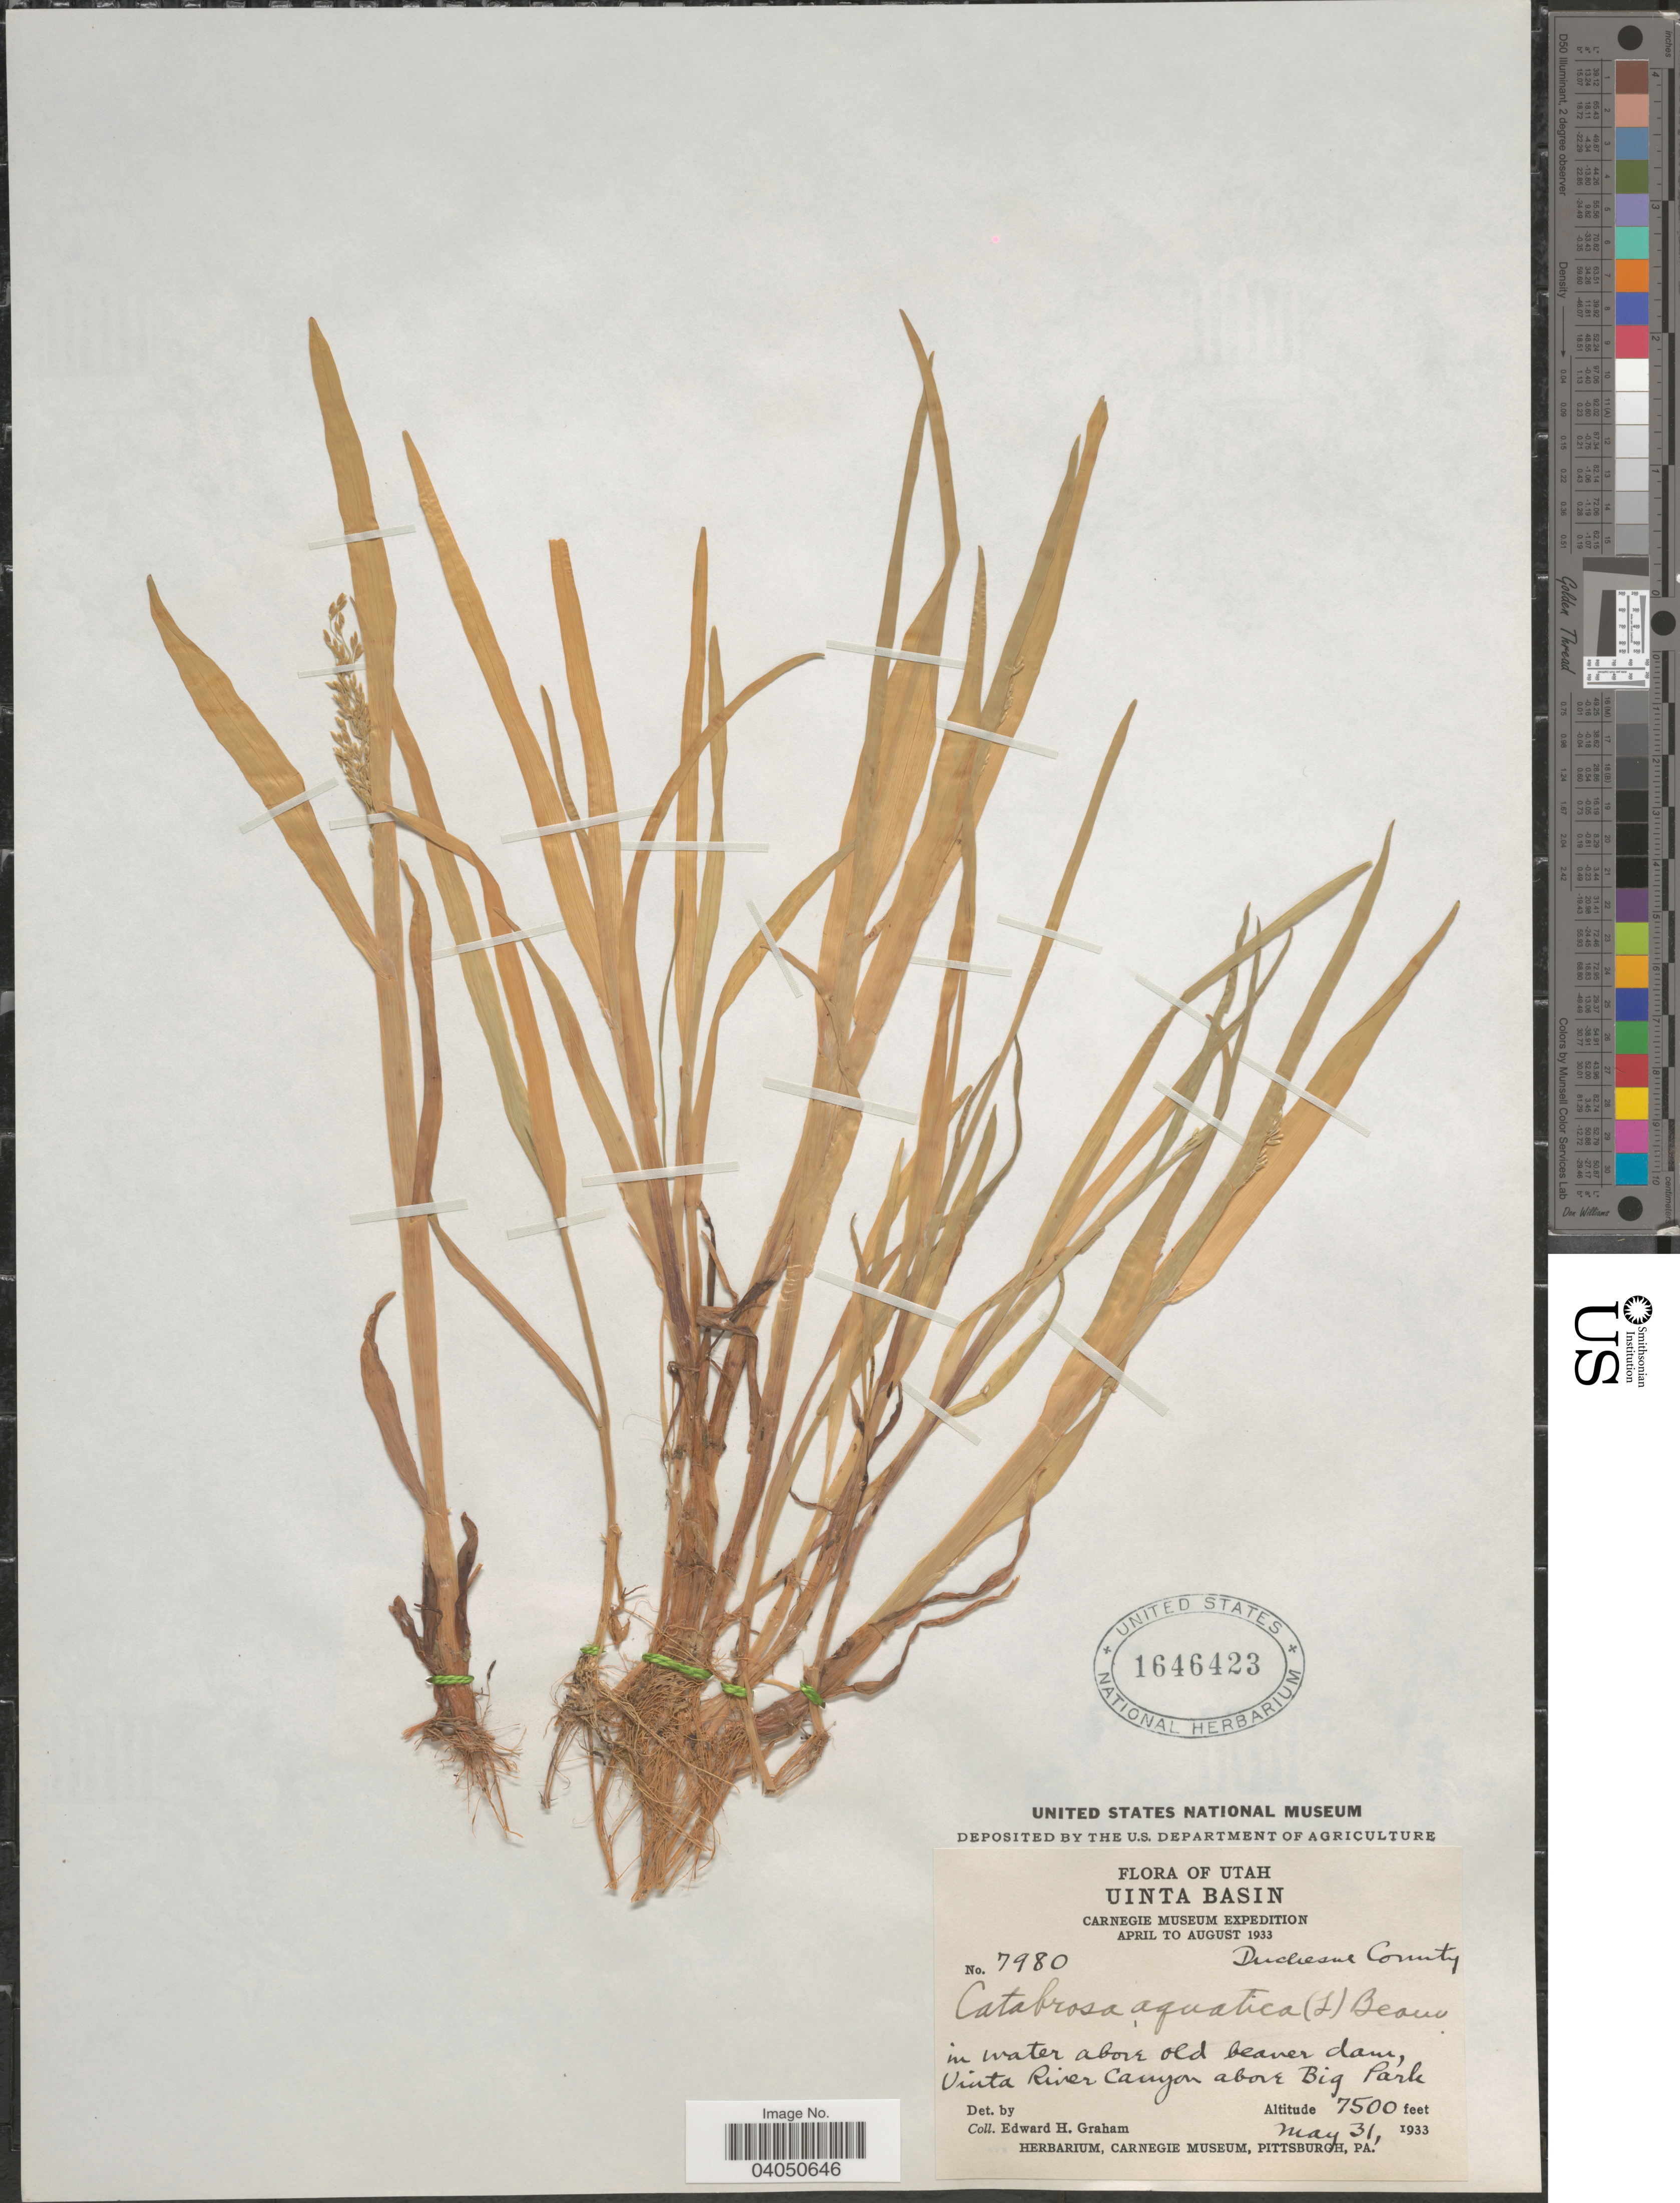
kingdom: Plantae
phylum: Tracheophyta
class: Liliopsida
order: Poales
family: Poaceae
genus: Catabrosa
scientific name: Catabrosa aquatica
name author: (L.) P. Beauv.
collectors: E. H. Graham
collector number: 7980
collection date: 1933-05-31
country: United States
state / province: Utah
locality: Uinta Basin. Duchesne County. In water above old beaver dam, Uinta River Canyon above Big Park.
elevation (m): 2286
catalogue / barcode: US 1646423